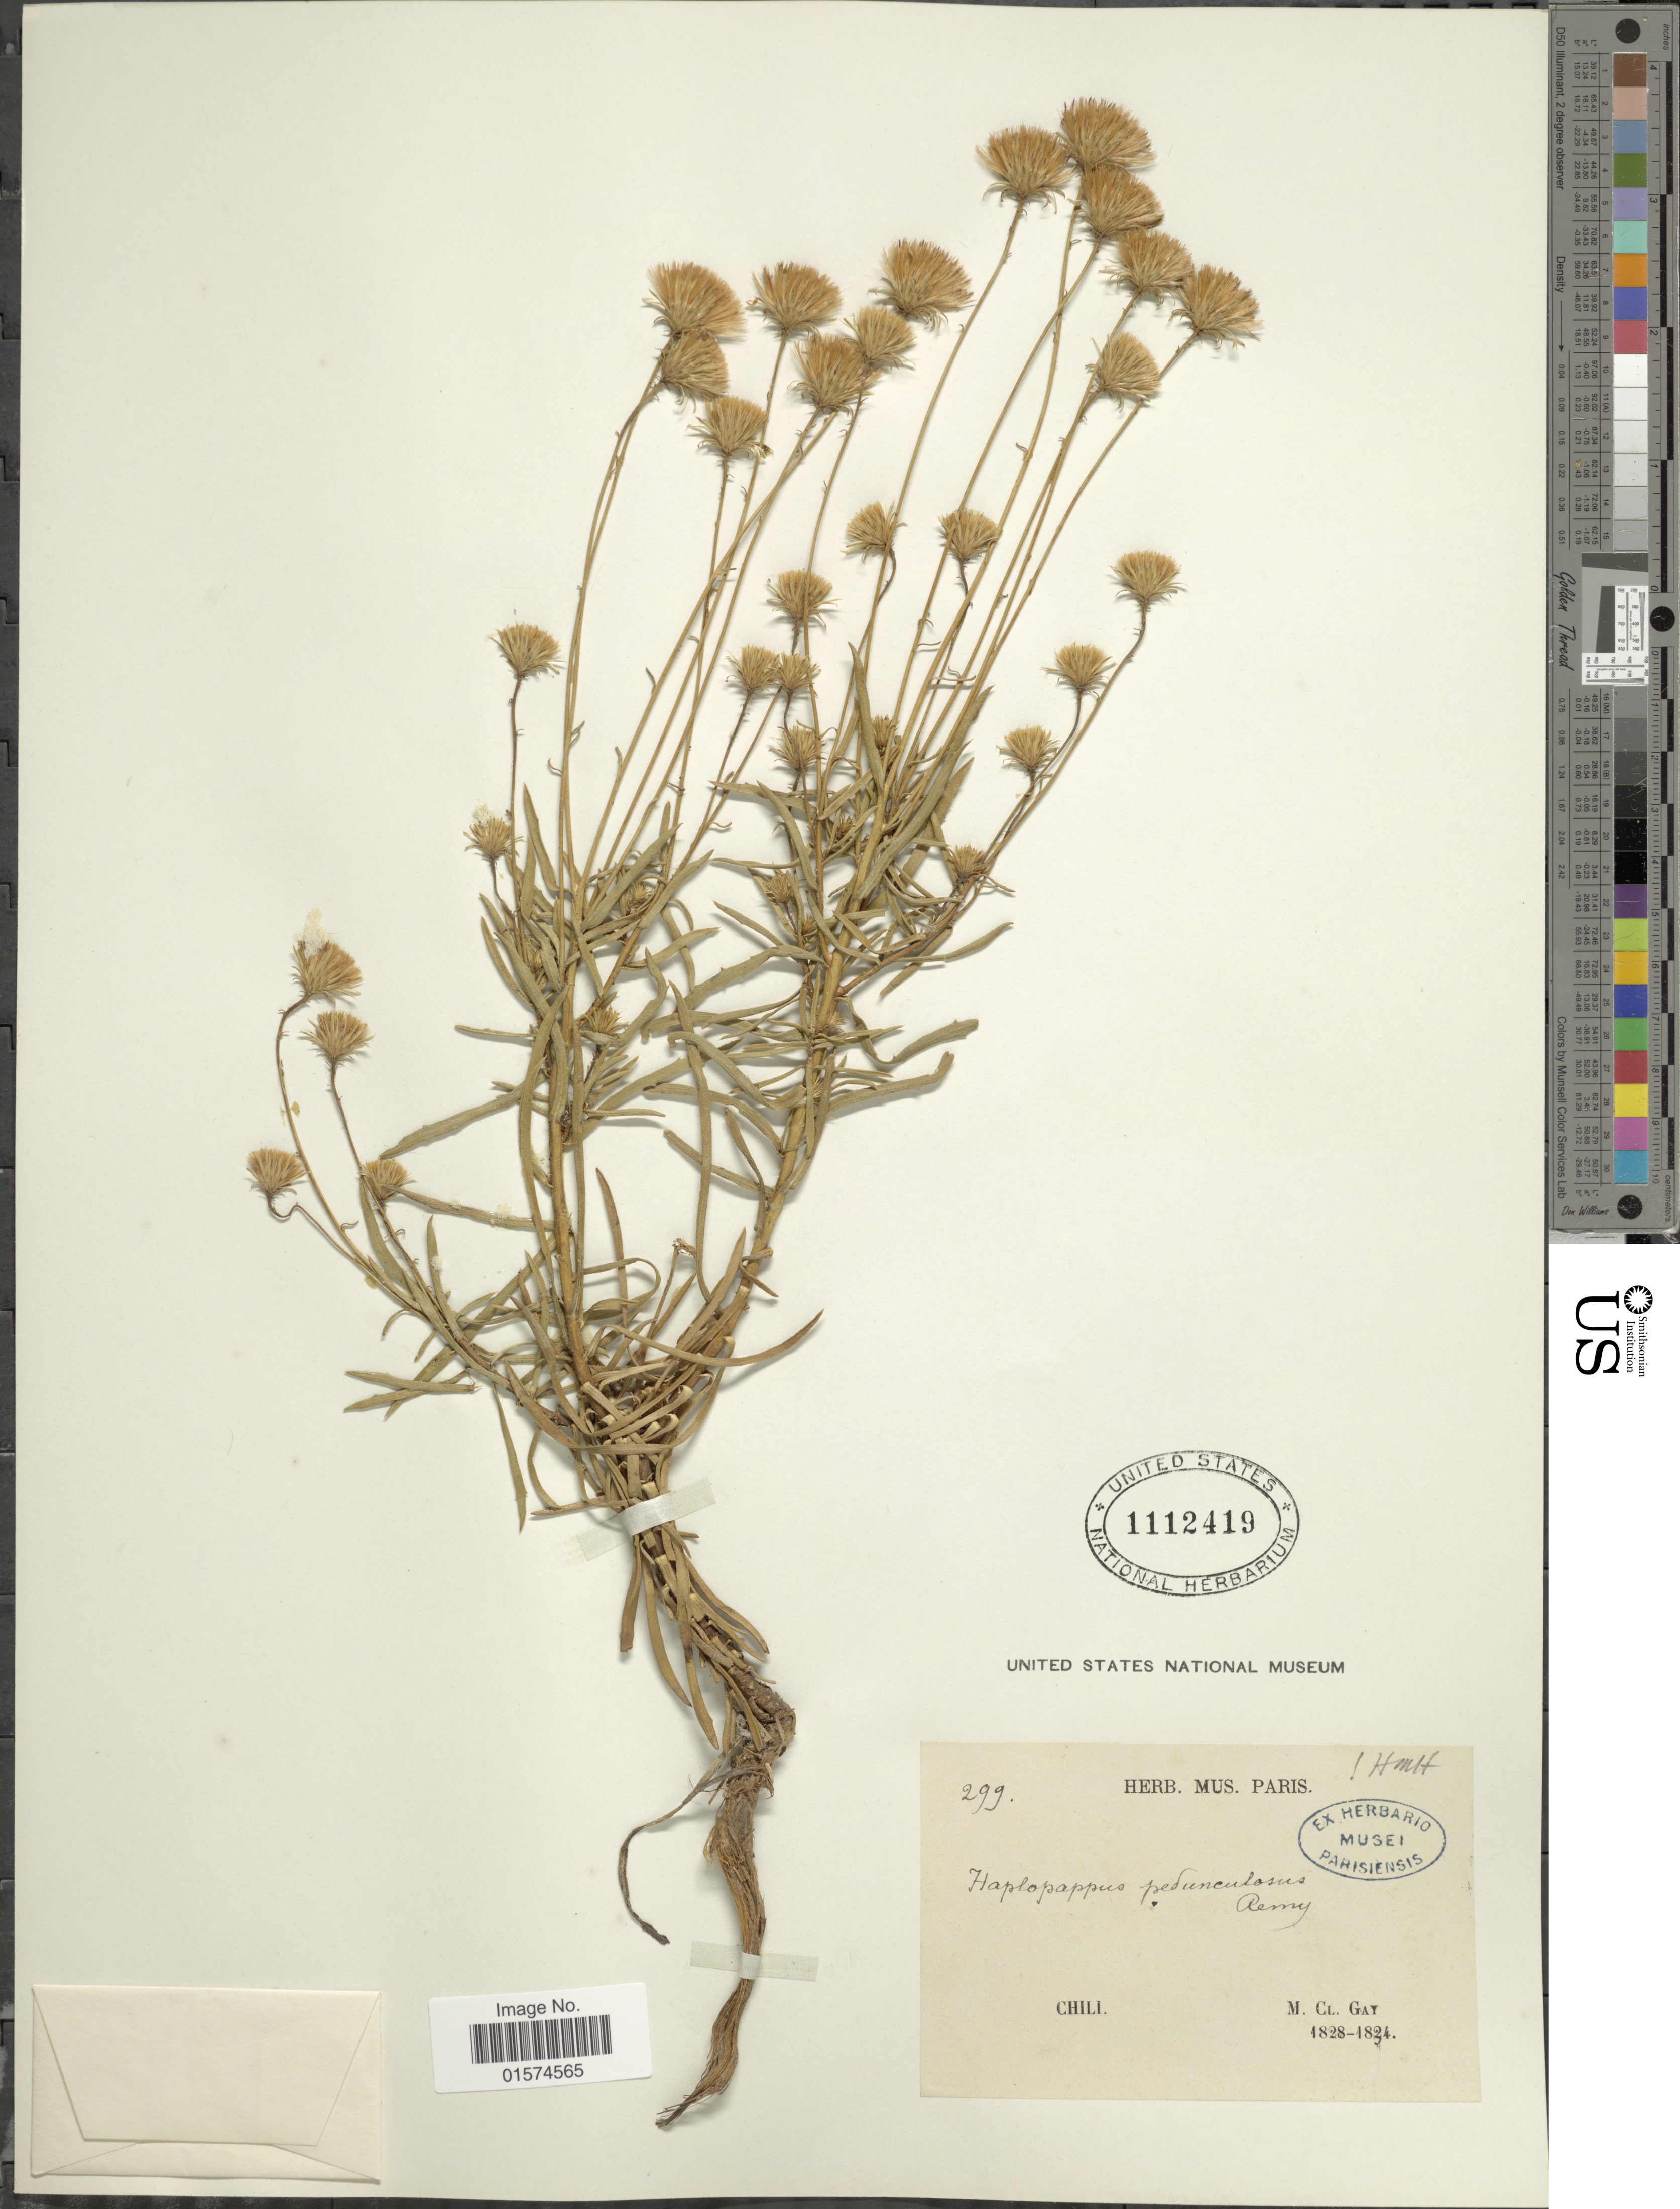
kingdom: Plantae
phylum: Tracheophyta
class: Magnoliopsida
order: Asterales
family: Asteraceae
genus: Haplopappus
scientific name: Haplopappus pedunculosus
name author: J. Rémy in Gay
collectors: M. Gay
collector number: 299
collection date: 1828/1834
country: Chile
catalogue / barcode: US 1112419